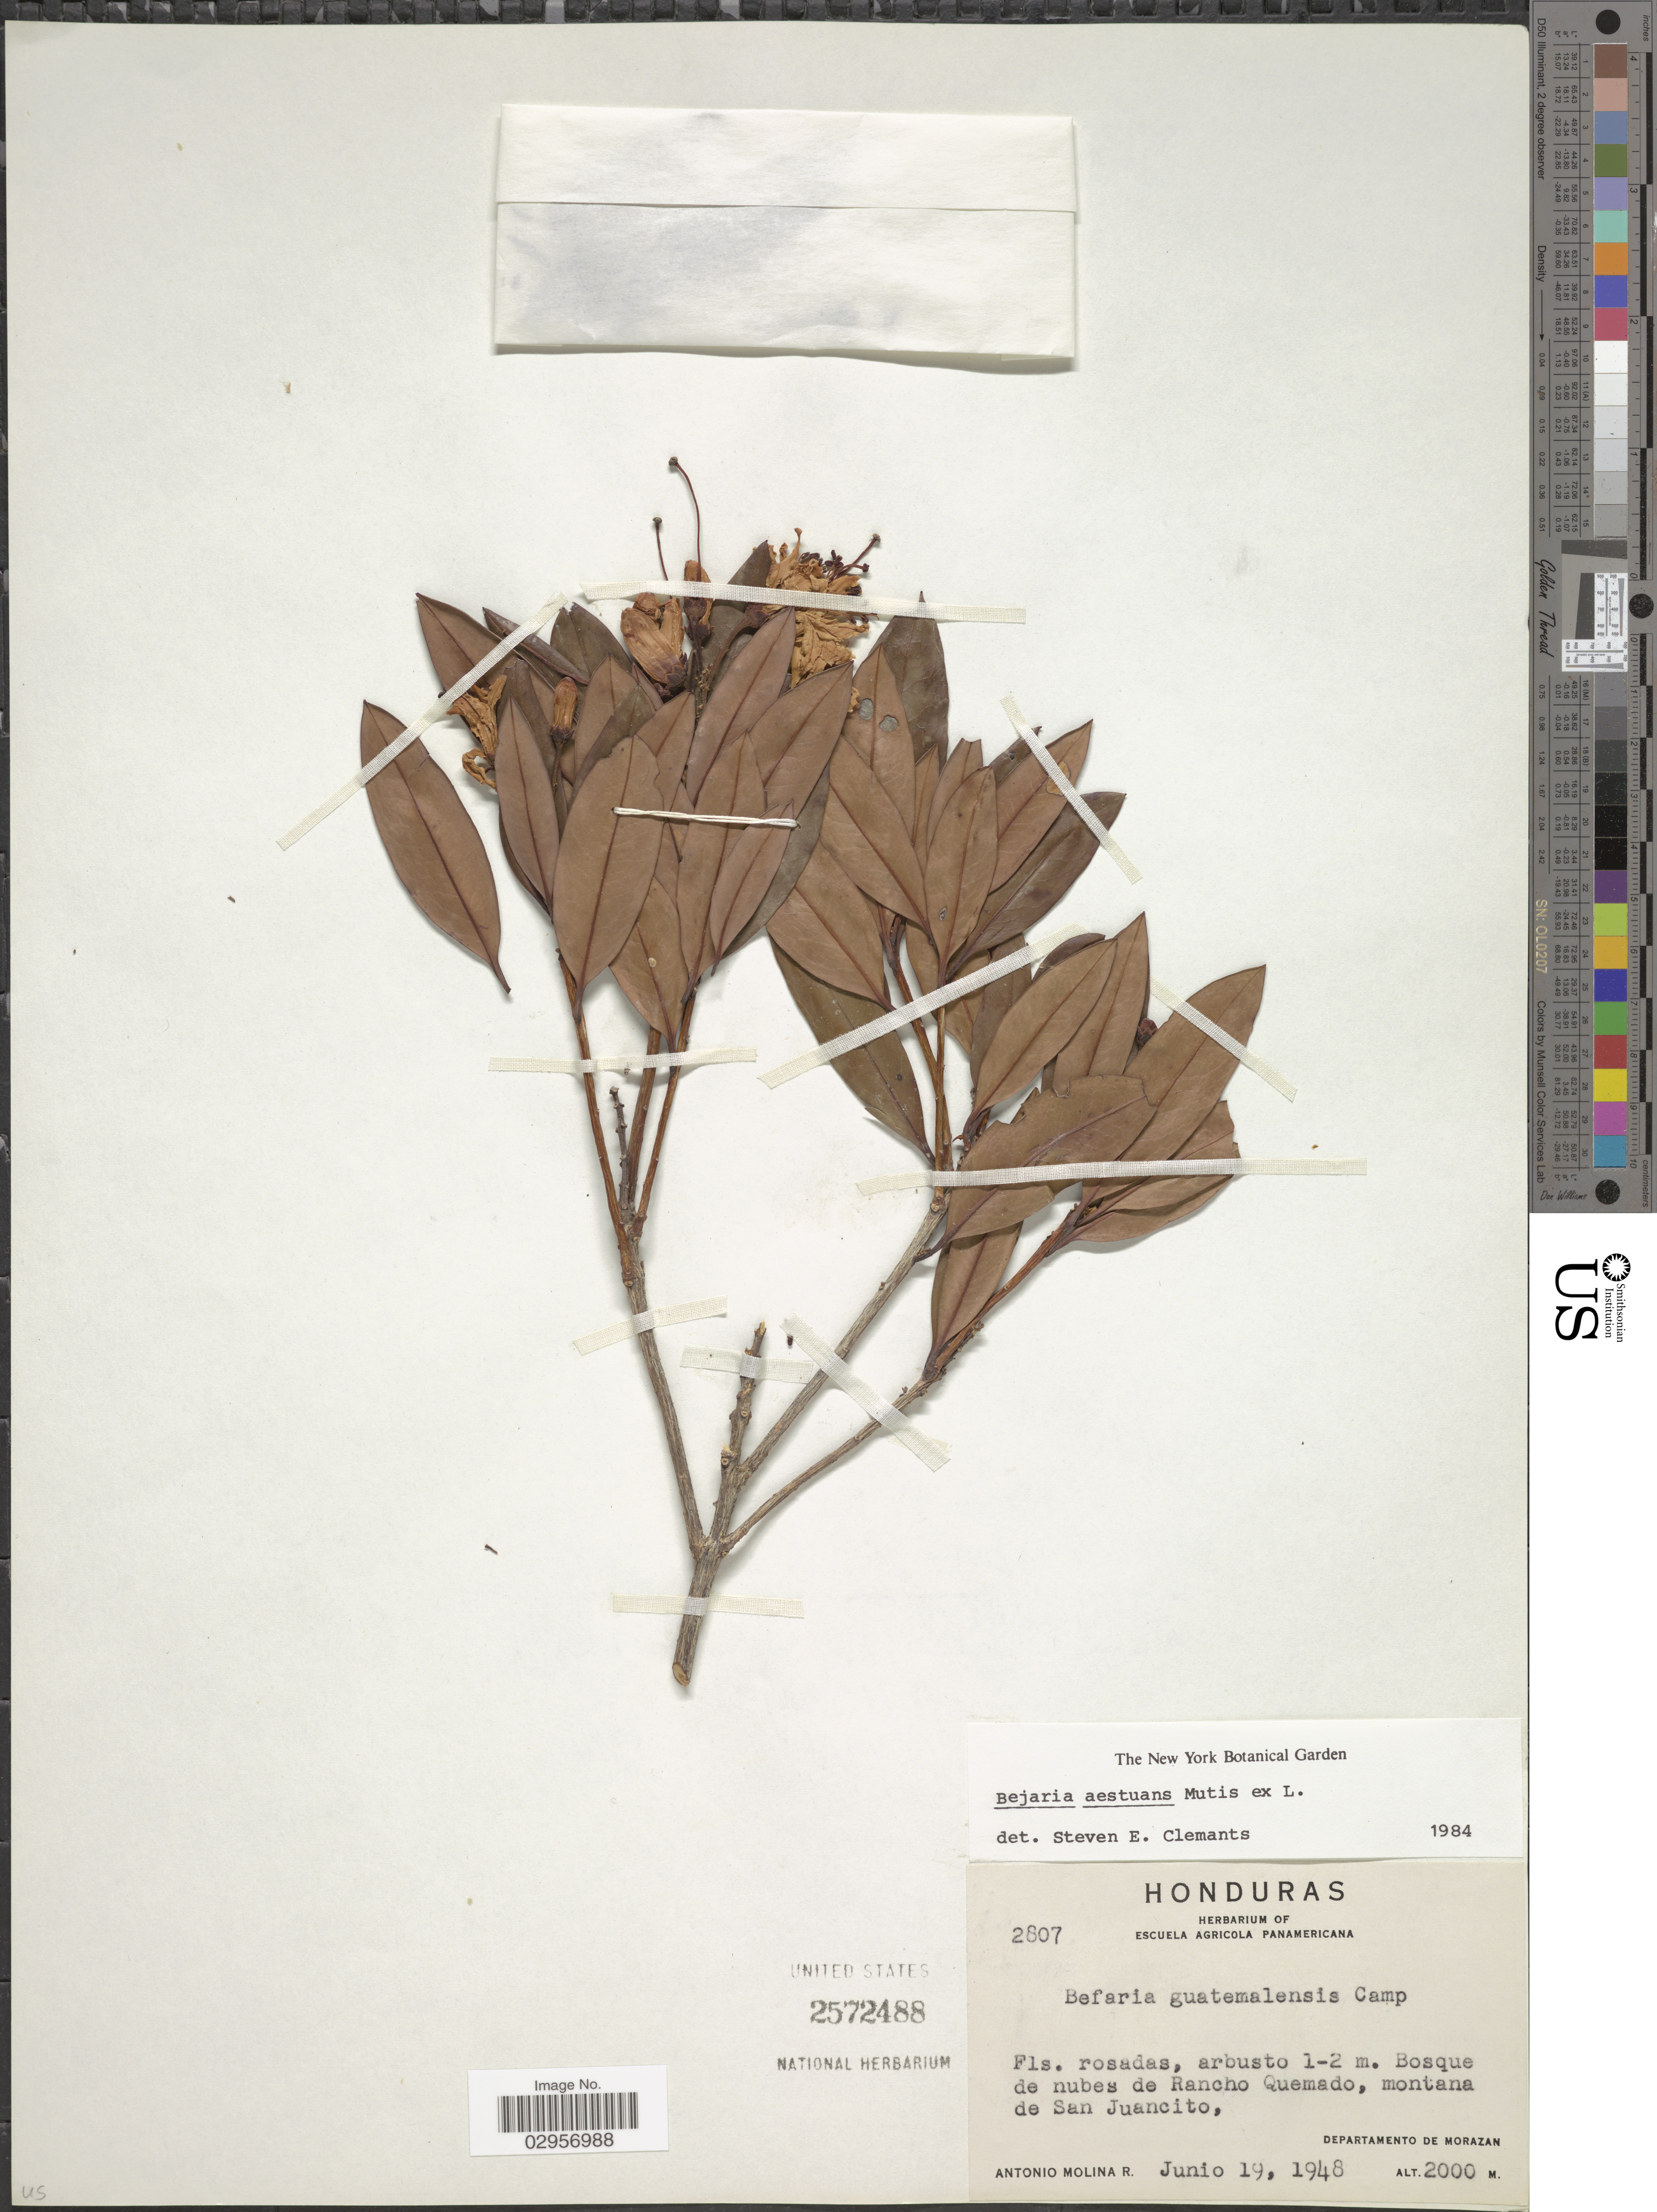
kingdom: Plantae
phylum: Tracheophyta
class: Magnoliopsida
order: Ericales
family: Ericaceae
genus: Befaria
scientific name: Befaria aestuans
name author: Mutis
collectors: A. Molina R.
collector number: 2807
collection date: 1948-06-19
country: Honduras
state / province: Fco. Morazán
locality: Bosque de nubes de Rancho Quemado, montana de San Juancito, Departamento de Morazan.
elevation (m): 2000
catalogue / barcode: US 2572488